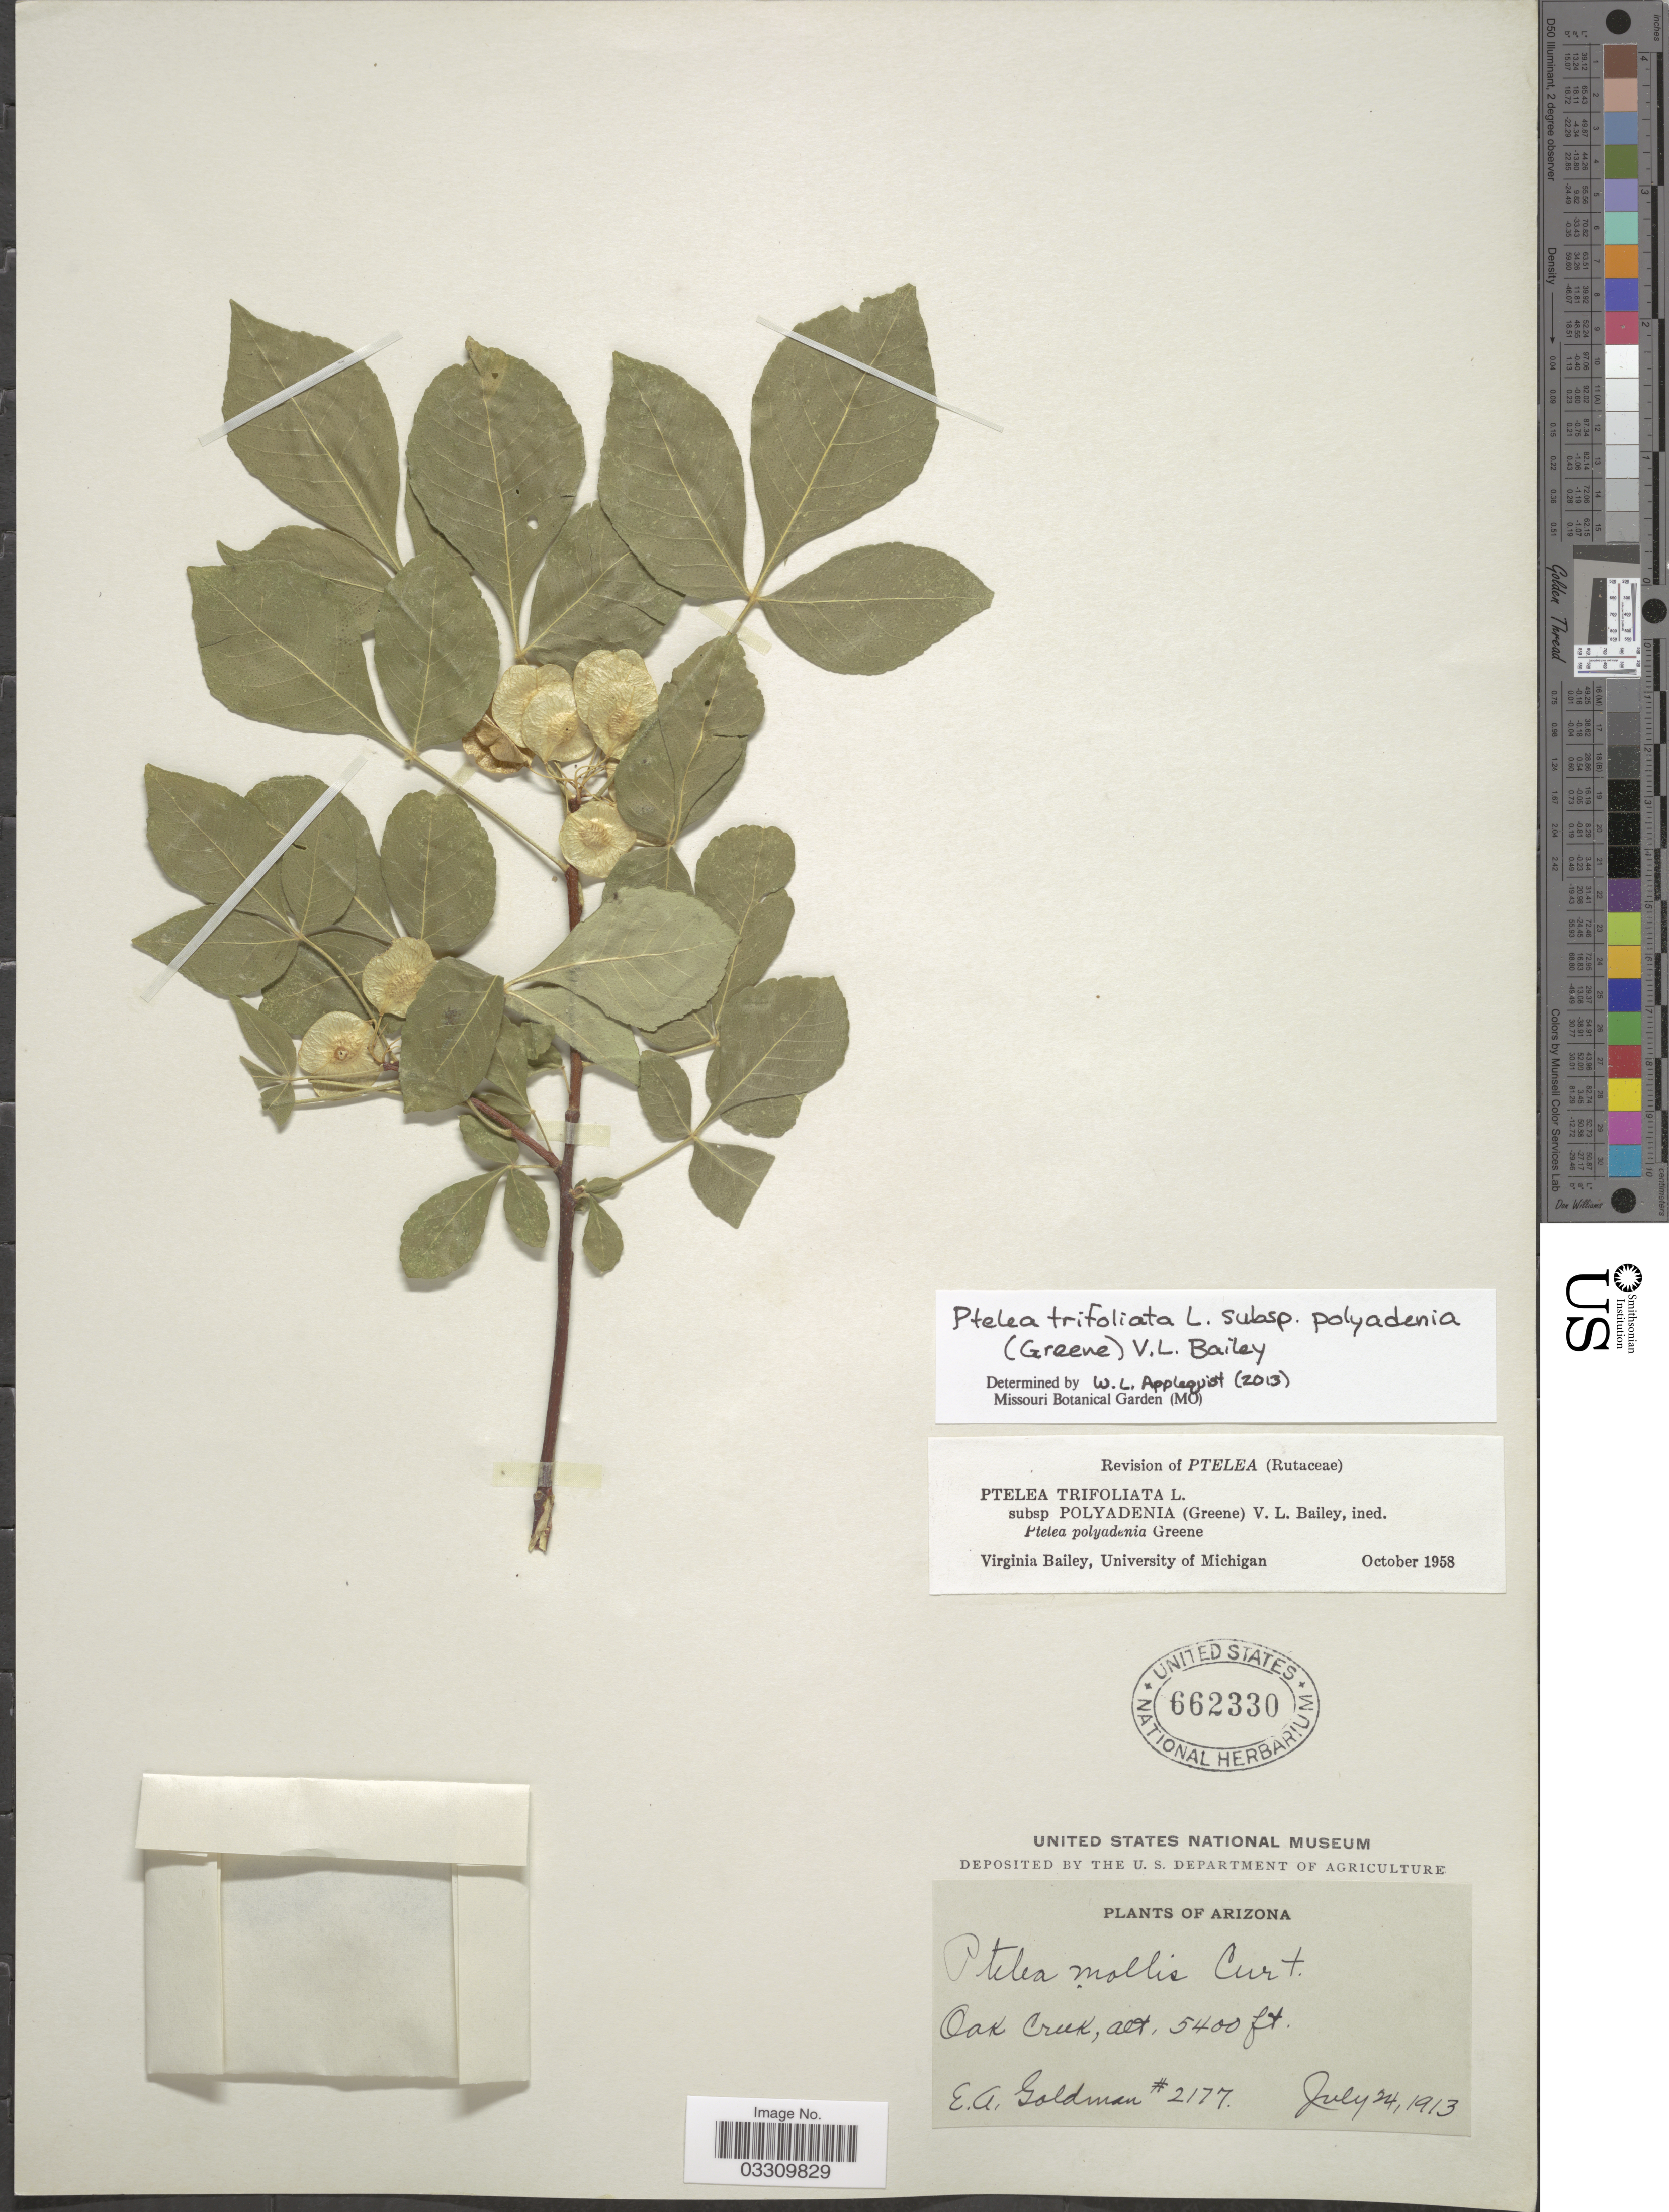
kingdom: Plantae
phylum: Tracheophyta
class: Magnoliopsida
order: Sapindales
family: Rutaceae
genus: Ptelea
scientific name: Ptelea trifoliata subsp. polyadenia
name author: (Greene) V. L. Bailey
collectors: E. A. Goldman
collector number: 2177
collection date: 1913-07-24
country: United States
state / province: Arizona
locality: Oak Creek.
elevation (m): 1646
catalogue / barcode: US 662330